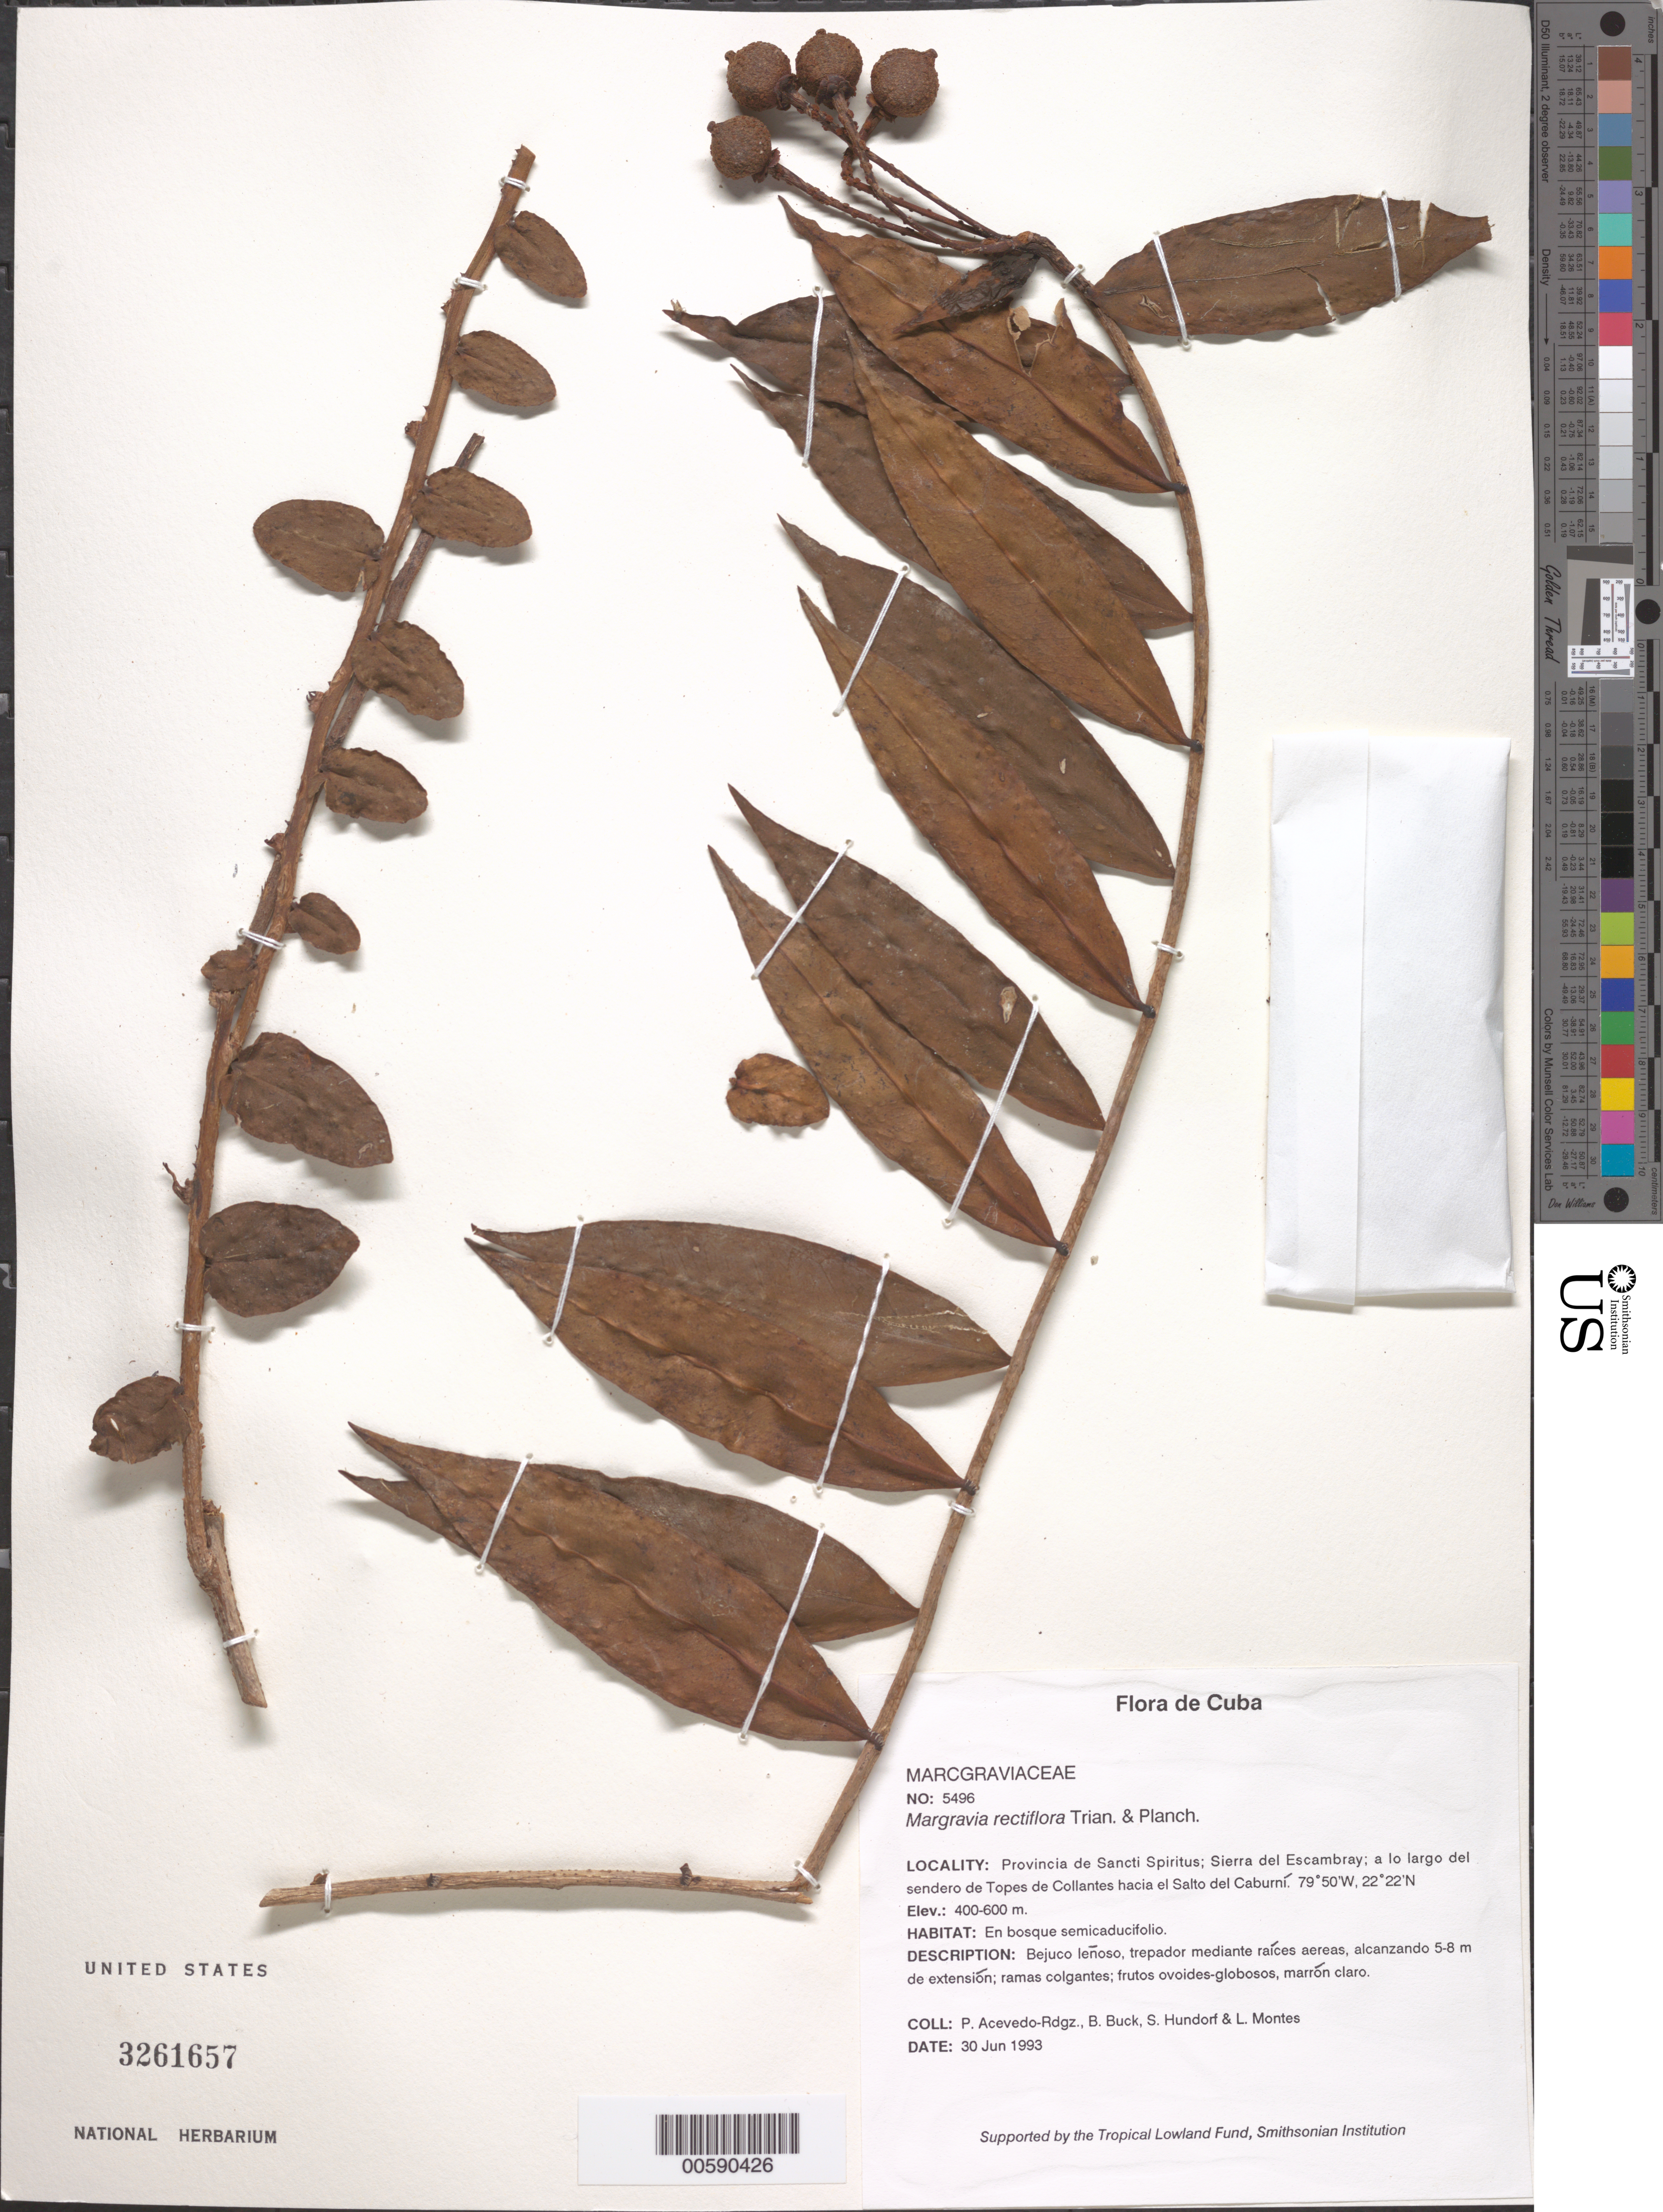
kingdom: Plantae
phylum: Tracheophyta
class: Magnoliopsida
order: Ericales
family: Marcgraviaceae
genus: Marcgravia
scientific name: Marcgravia rectiflora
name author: Triana & Planch.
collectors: P. Acevedo-Rodr., B. Buck, S. Hundorf & L. Montes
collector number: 5496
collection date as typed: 30 Jun 1993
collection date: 1993-06-30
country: Cuba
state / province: Sancti Spiritus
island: Cuba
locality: Sierra del Escambray; a lo largo del sendero de Topes de Collantes hacia el Salto del Caburni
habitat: En bosque semicaducifolio.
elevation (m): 400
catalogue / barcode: US 3261657